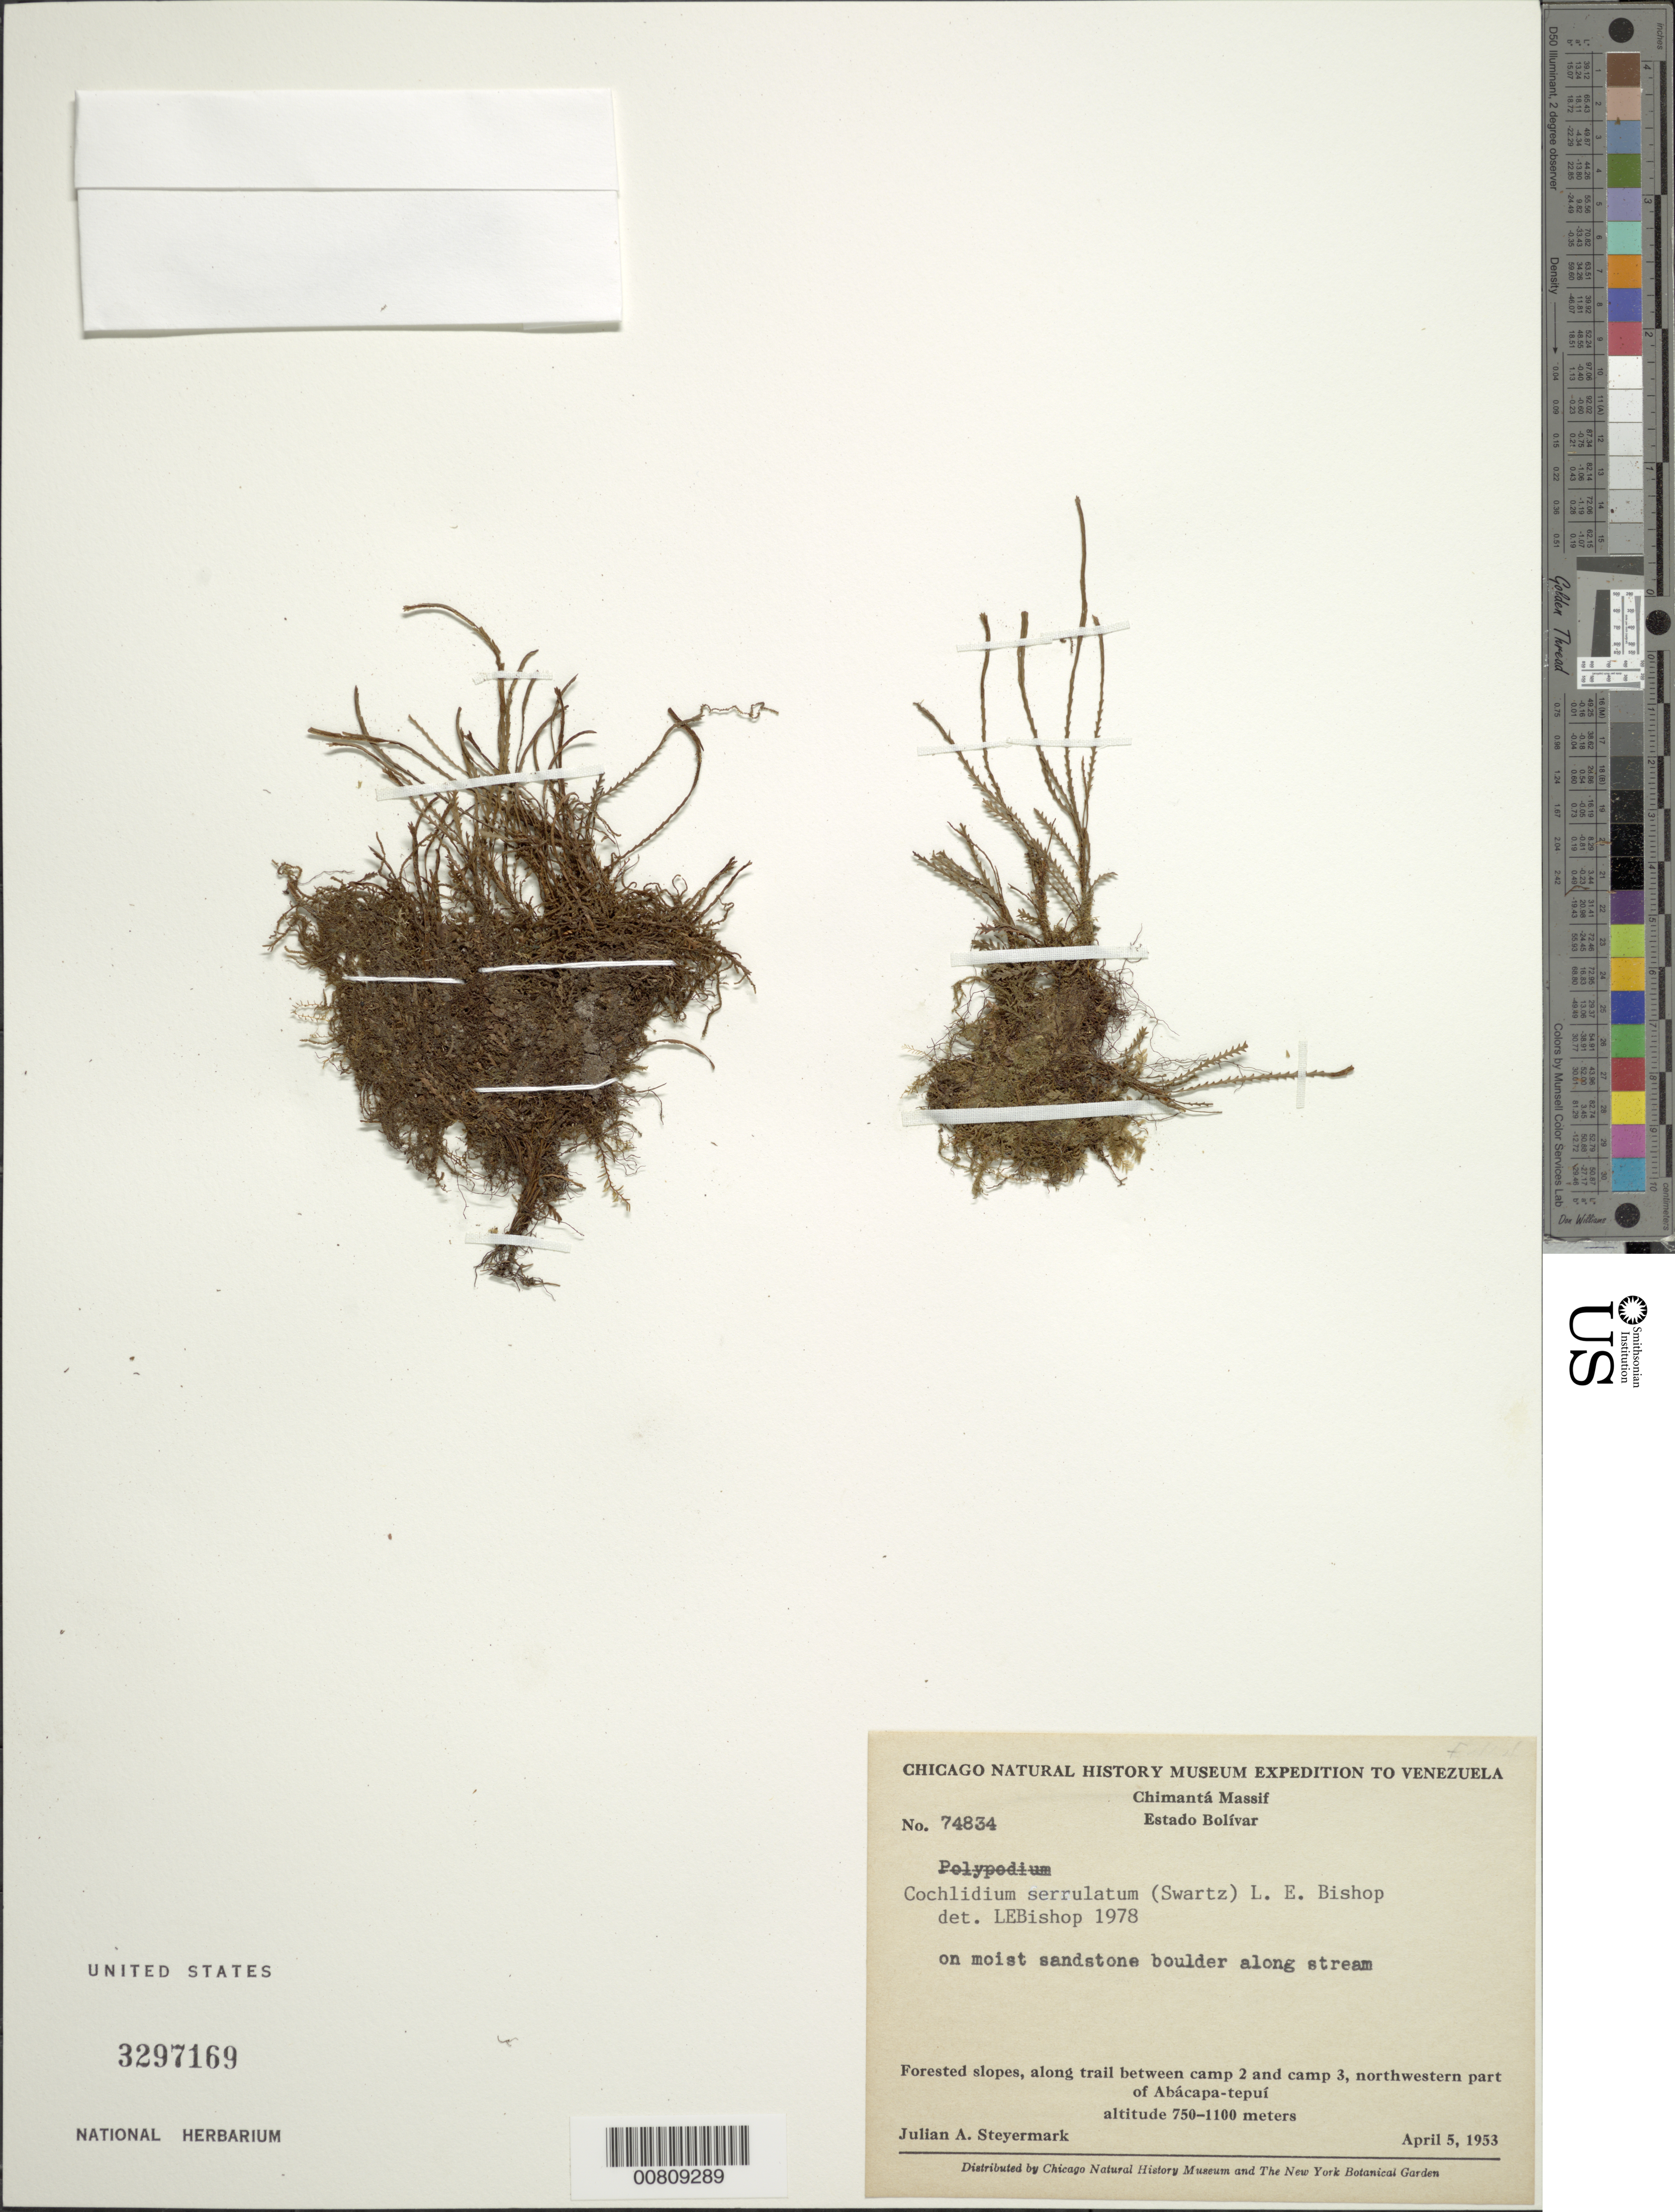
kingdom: Plantae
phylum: Tracheophyta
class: Polypodiopsida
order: Polypodiales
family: Polypodiaceae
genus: Cochlidium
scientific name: Cochlidium serrulatum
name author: (Sw.) L.E. Bishop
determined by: Bishop, L. E.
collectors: J. Steyermark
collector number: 74834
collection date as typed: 5-Apr-53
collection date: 1953-04-05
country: Venezuela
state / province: Bolívar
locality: Chimantá Massif, Abácapa-tepuí, along trail between camp 2 and camp 3, NW part of Abácapa-tepuí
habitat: Forested slopes; on moist sandstone boulder along stream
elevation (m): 750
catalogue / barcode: US 3297169